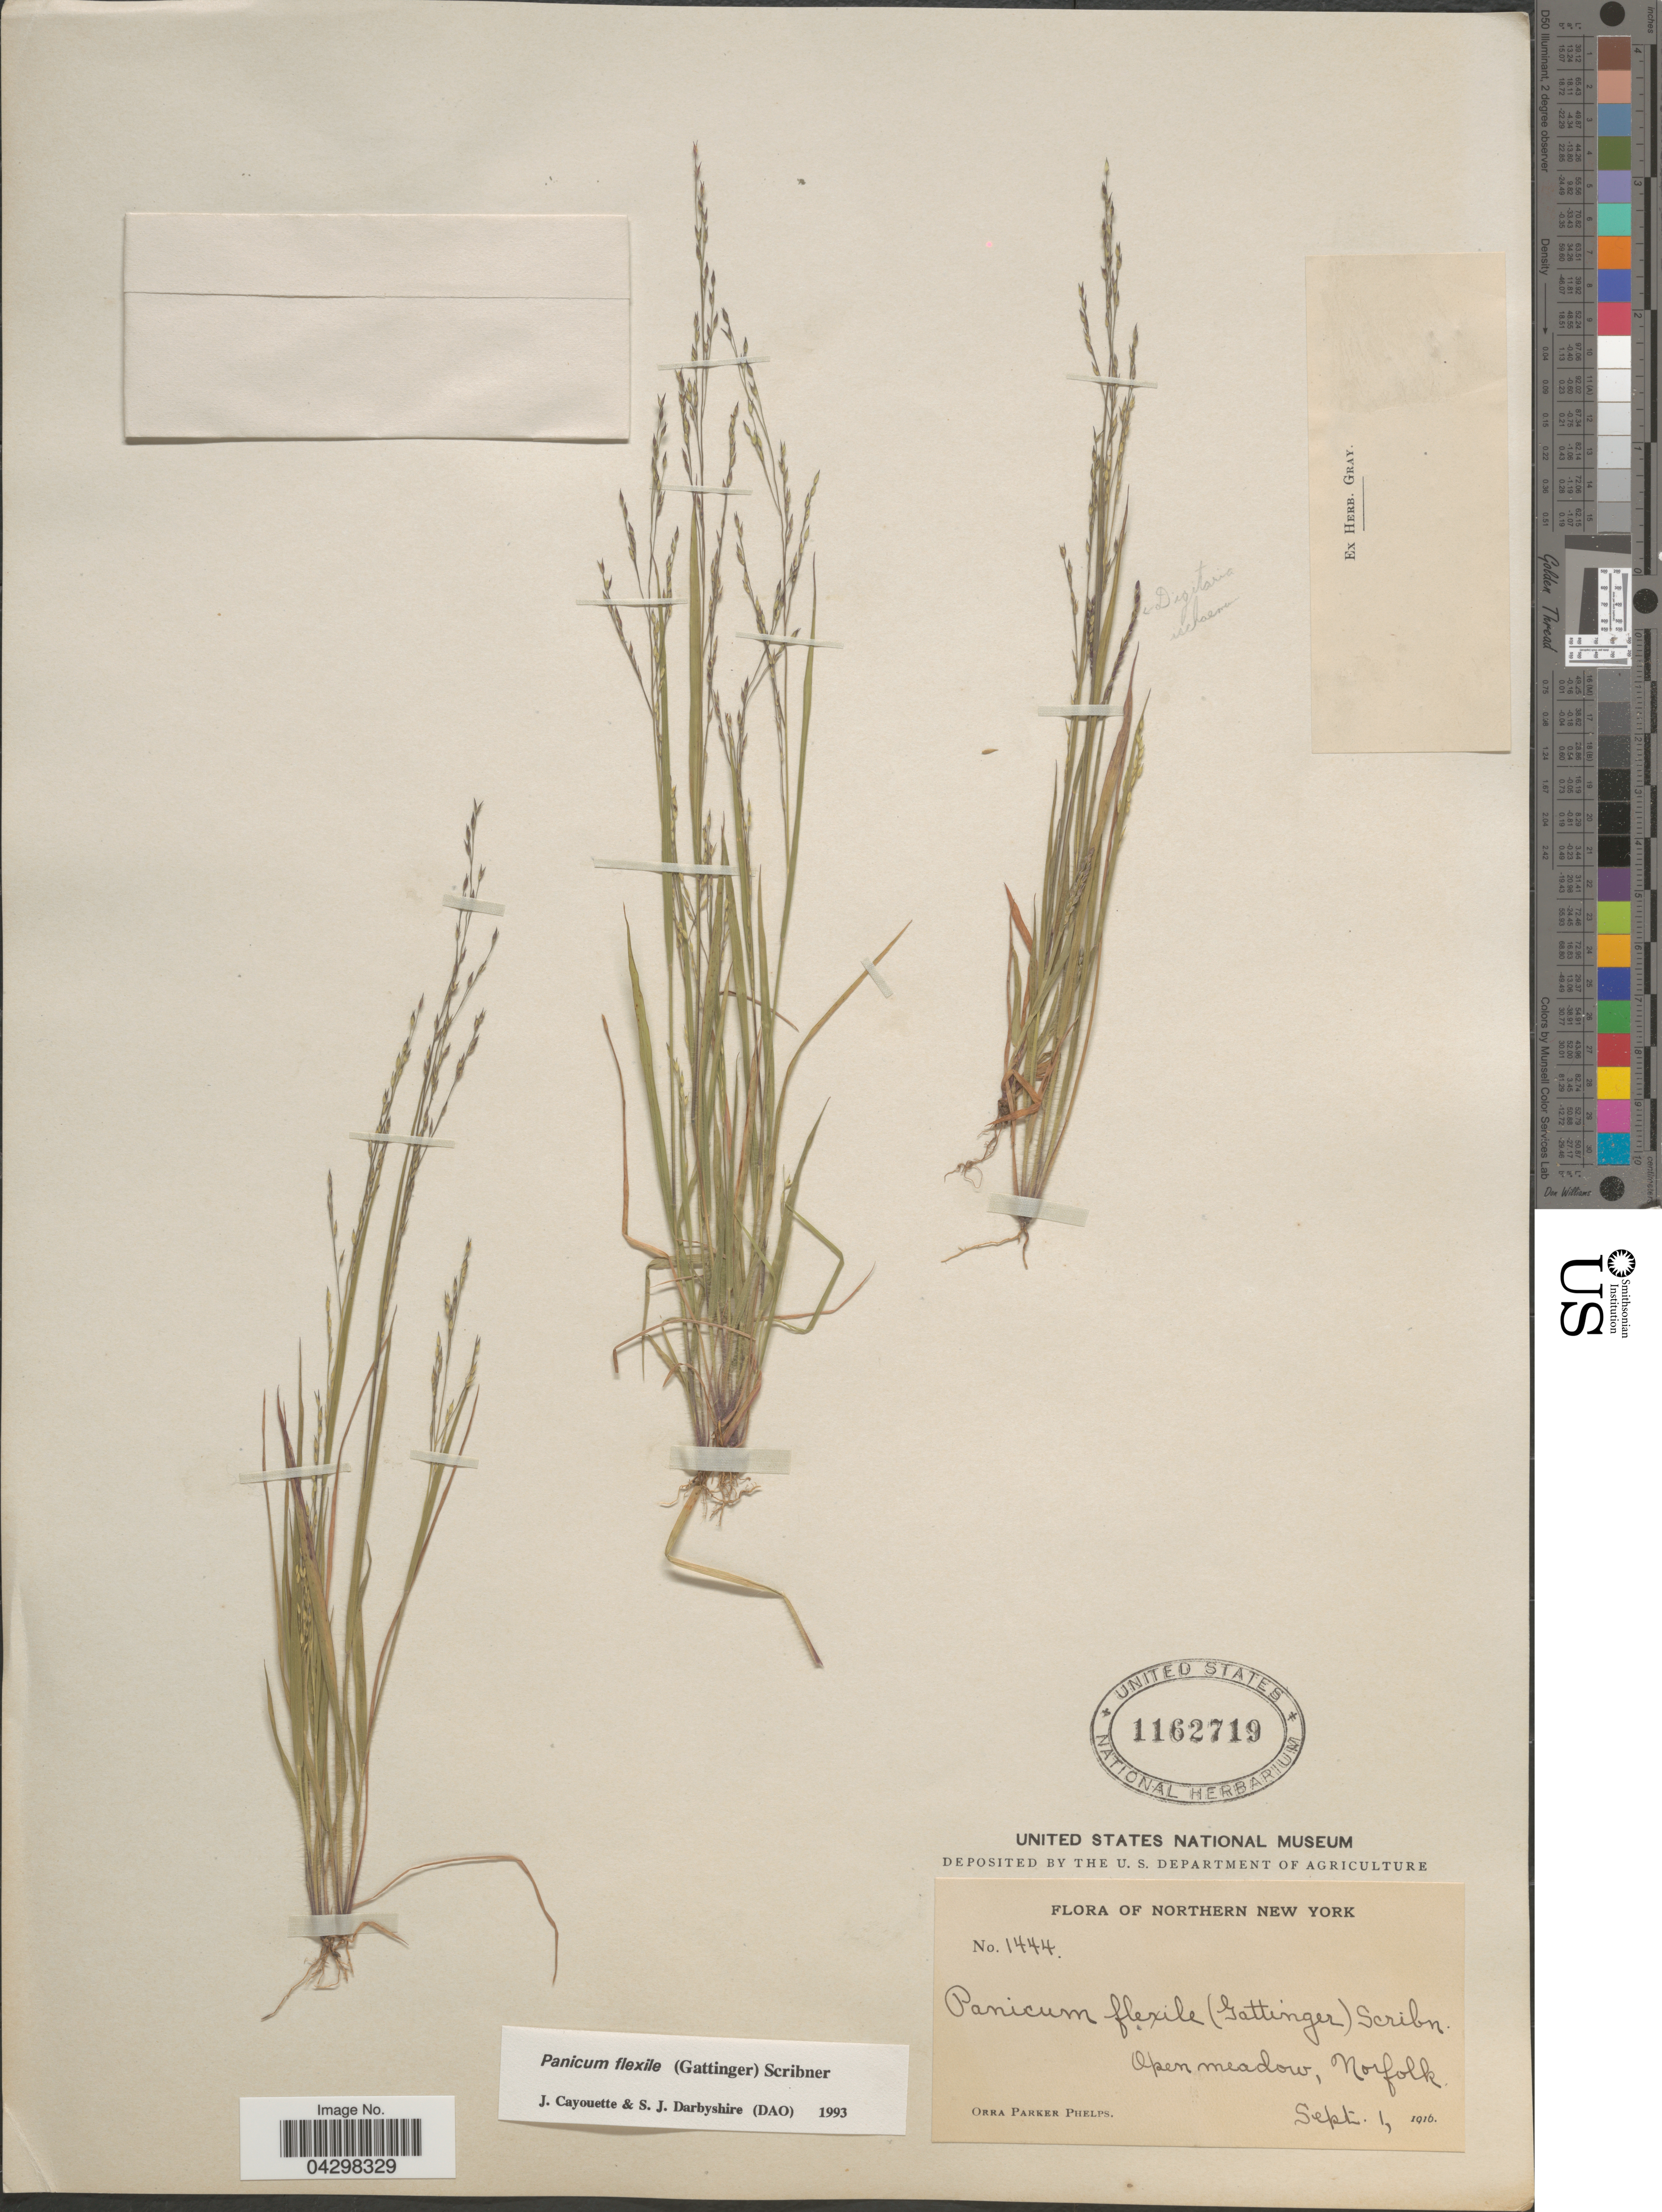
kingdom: Plantae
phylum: Tracheophyta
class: Liliopsida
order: Poales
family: Poaceae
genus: Panicum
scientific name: Panicum flexile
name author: (Gatt.) Scribn.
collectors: O. P. Phelps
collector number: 1444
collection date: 1916-09-01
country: United States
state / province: New York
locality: Northern New York. Open meadow, Norfolk.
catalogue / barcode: US 1162719